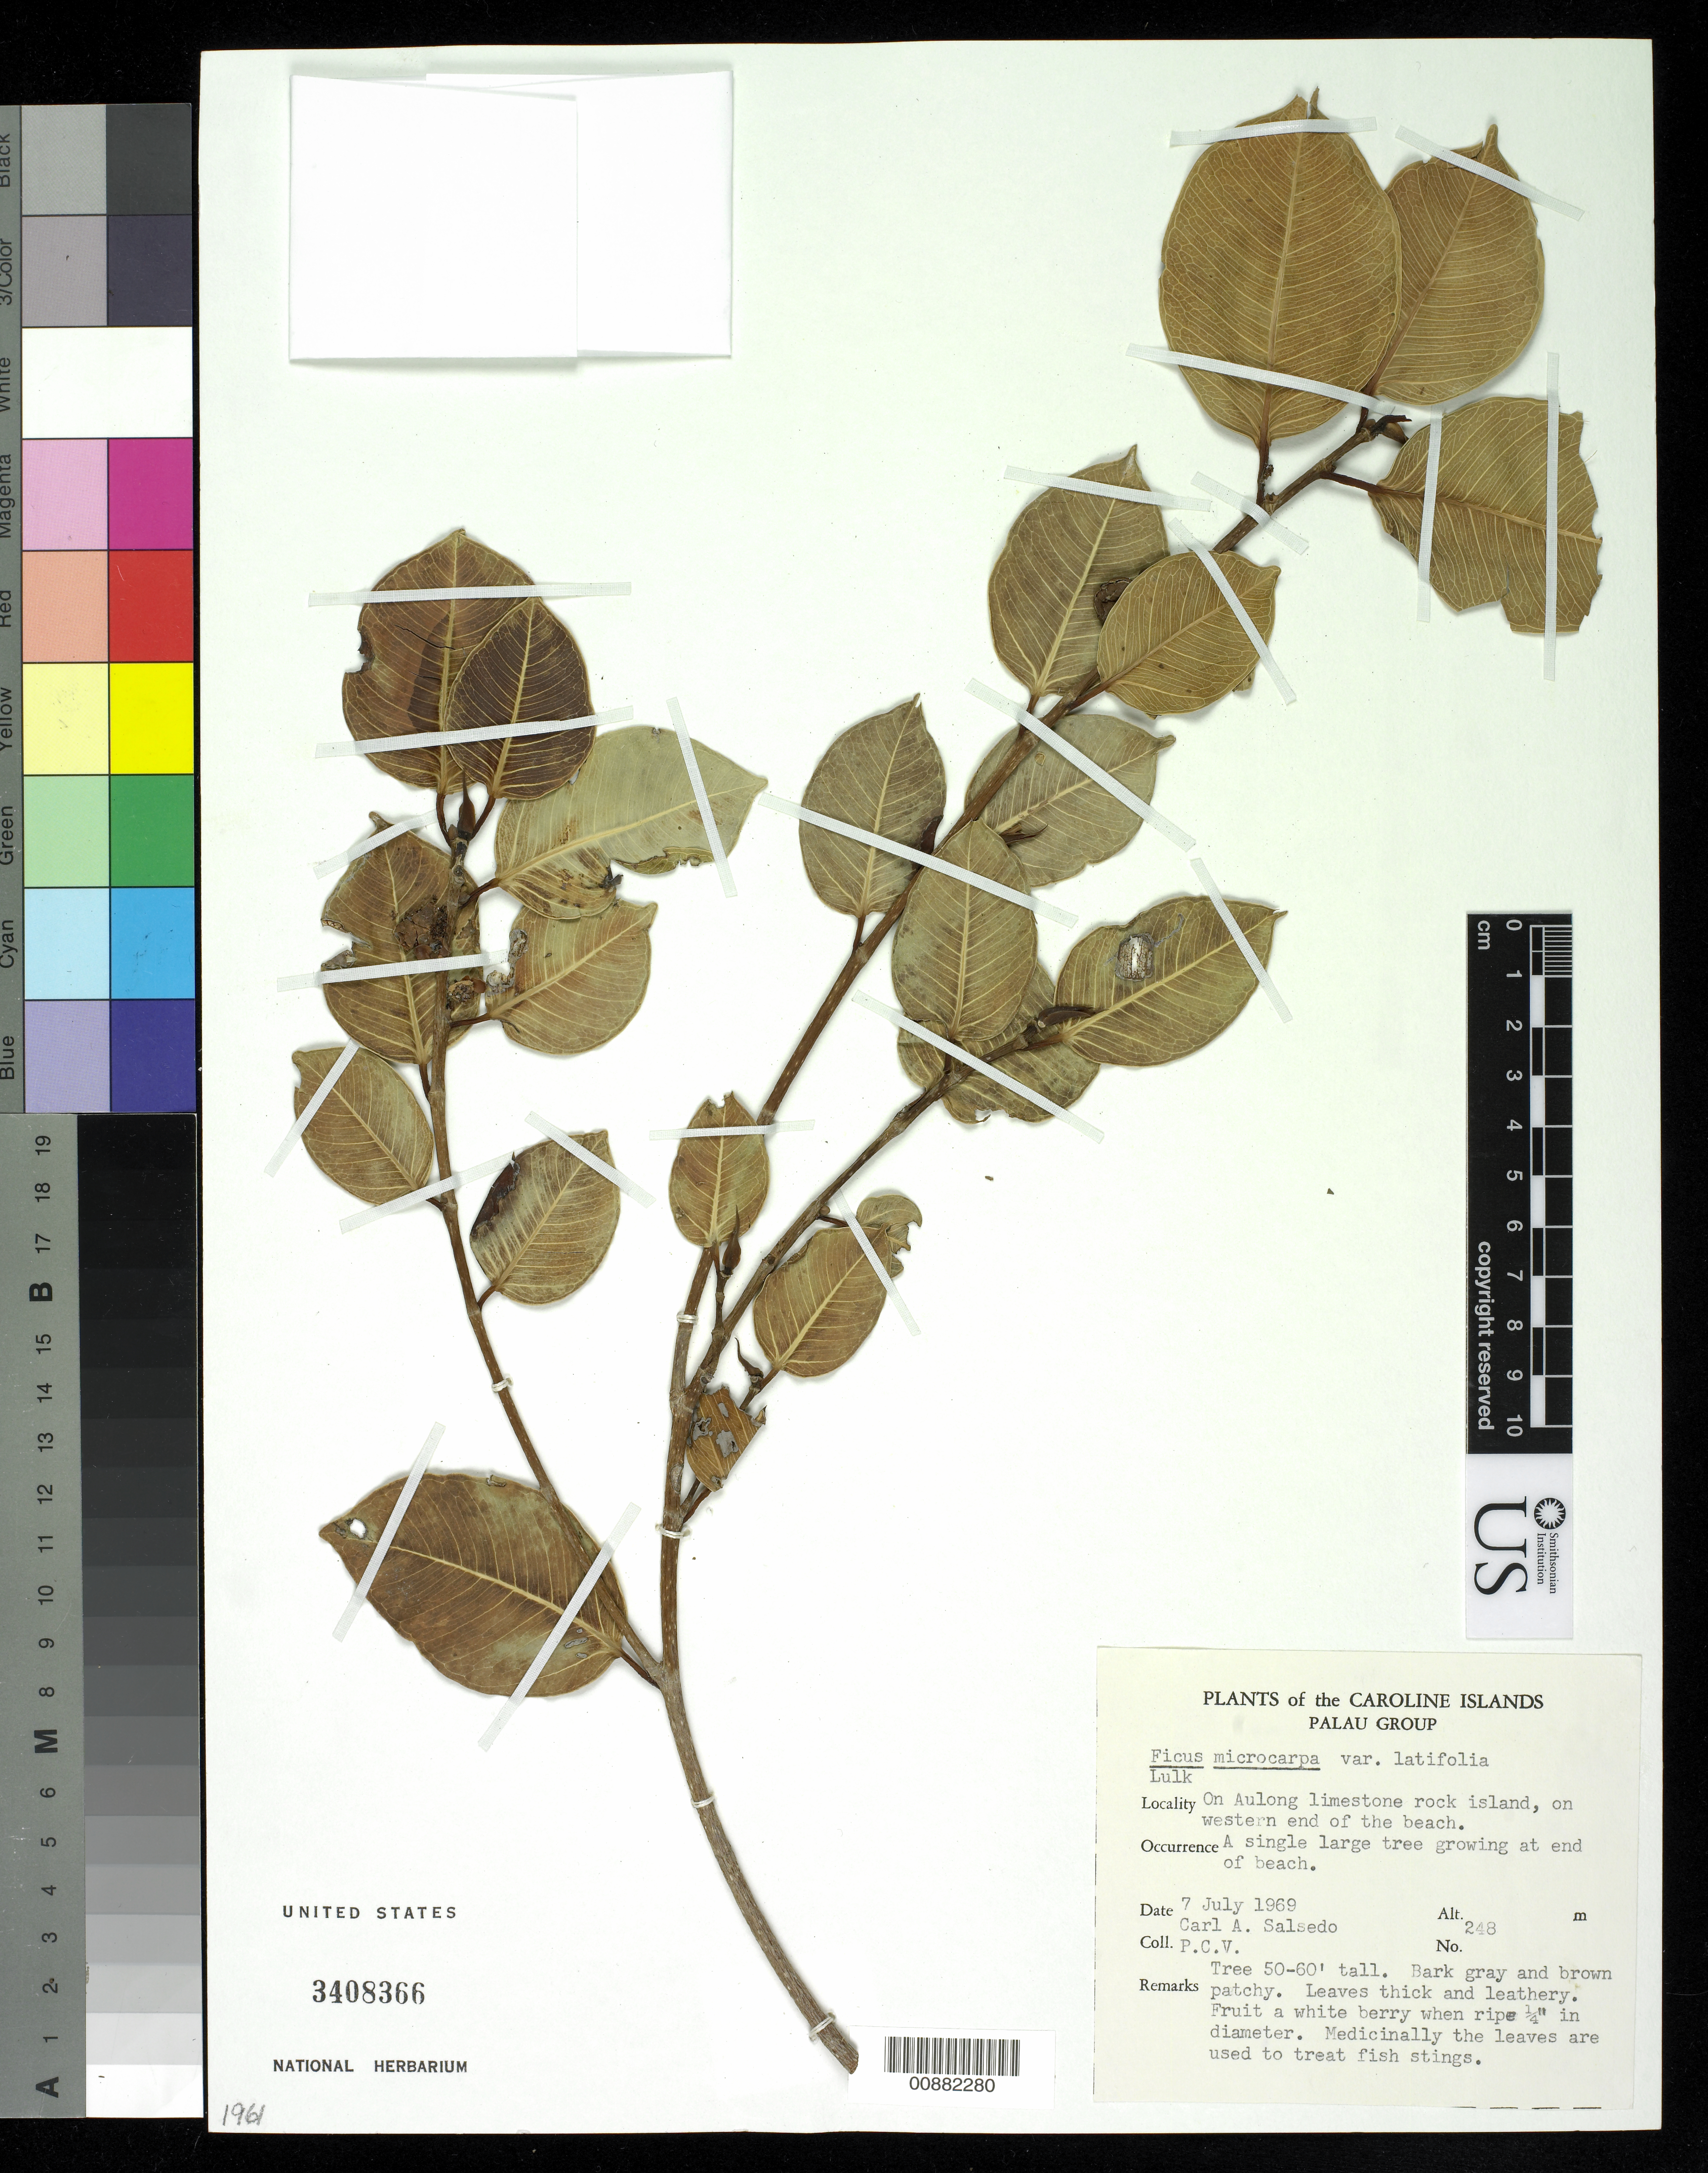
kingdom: Plantae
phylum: Tracheophyta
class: Magnoliopsida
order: Rosales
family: Moraceae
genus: Ficus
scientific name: Ficus microcarpa var. latifolia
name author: (Miq.) Corner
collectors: C.A. Salsedo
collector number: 248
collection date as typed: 07 Jul 1969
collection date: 1969-07-07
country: Palau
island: Babeldaob [Babelthuap]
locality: On Aulong limestone rock island, on western end of the beach.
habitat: a single large tree growing at end of beach.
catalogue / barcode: US 3408366